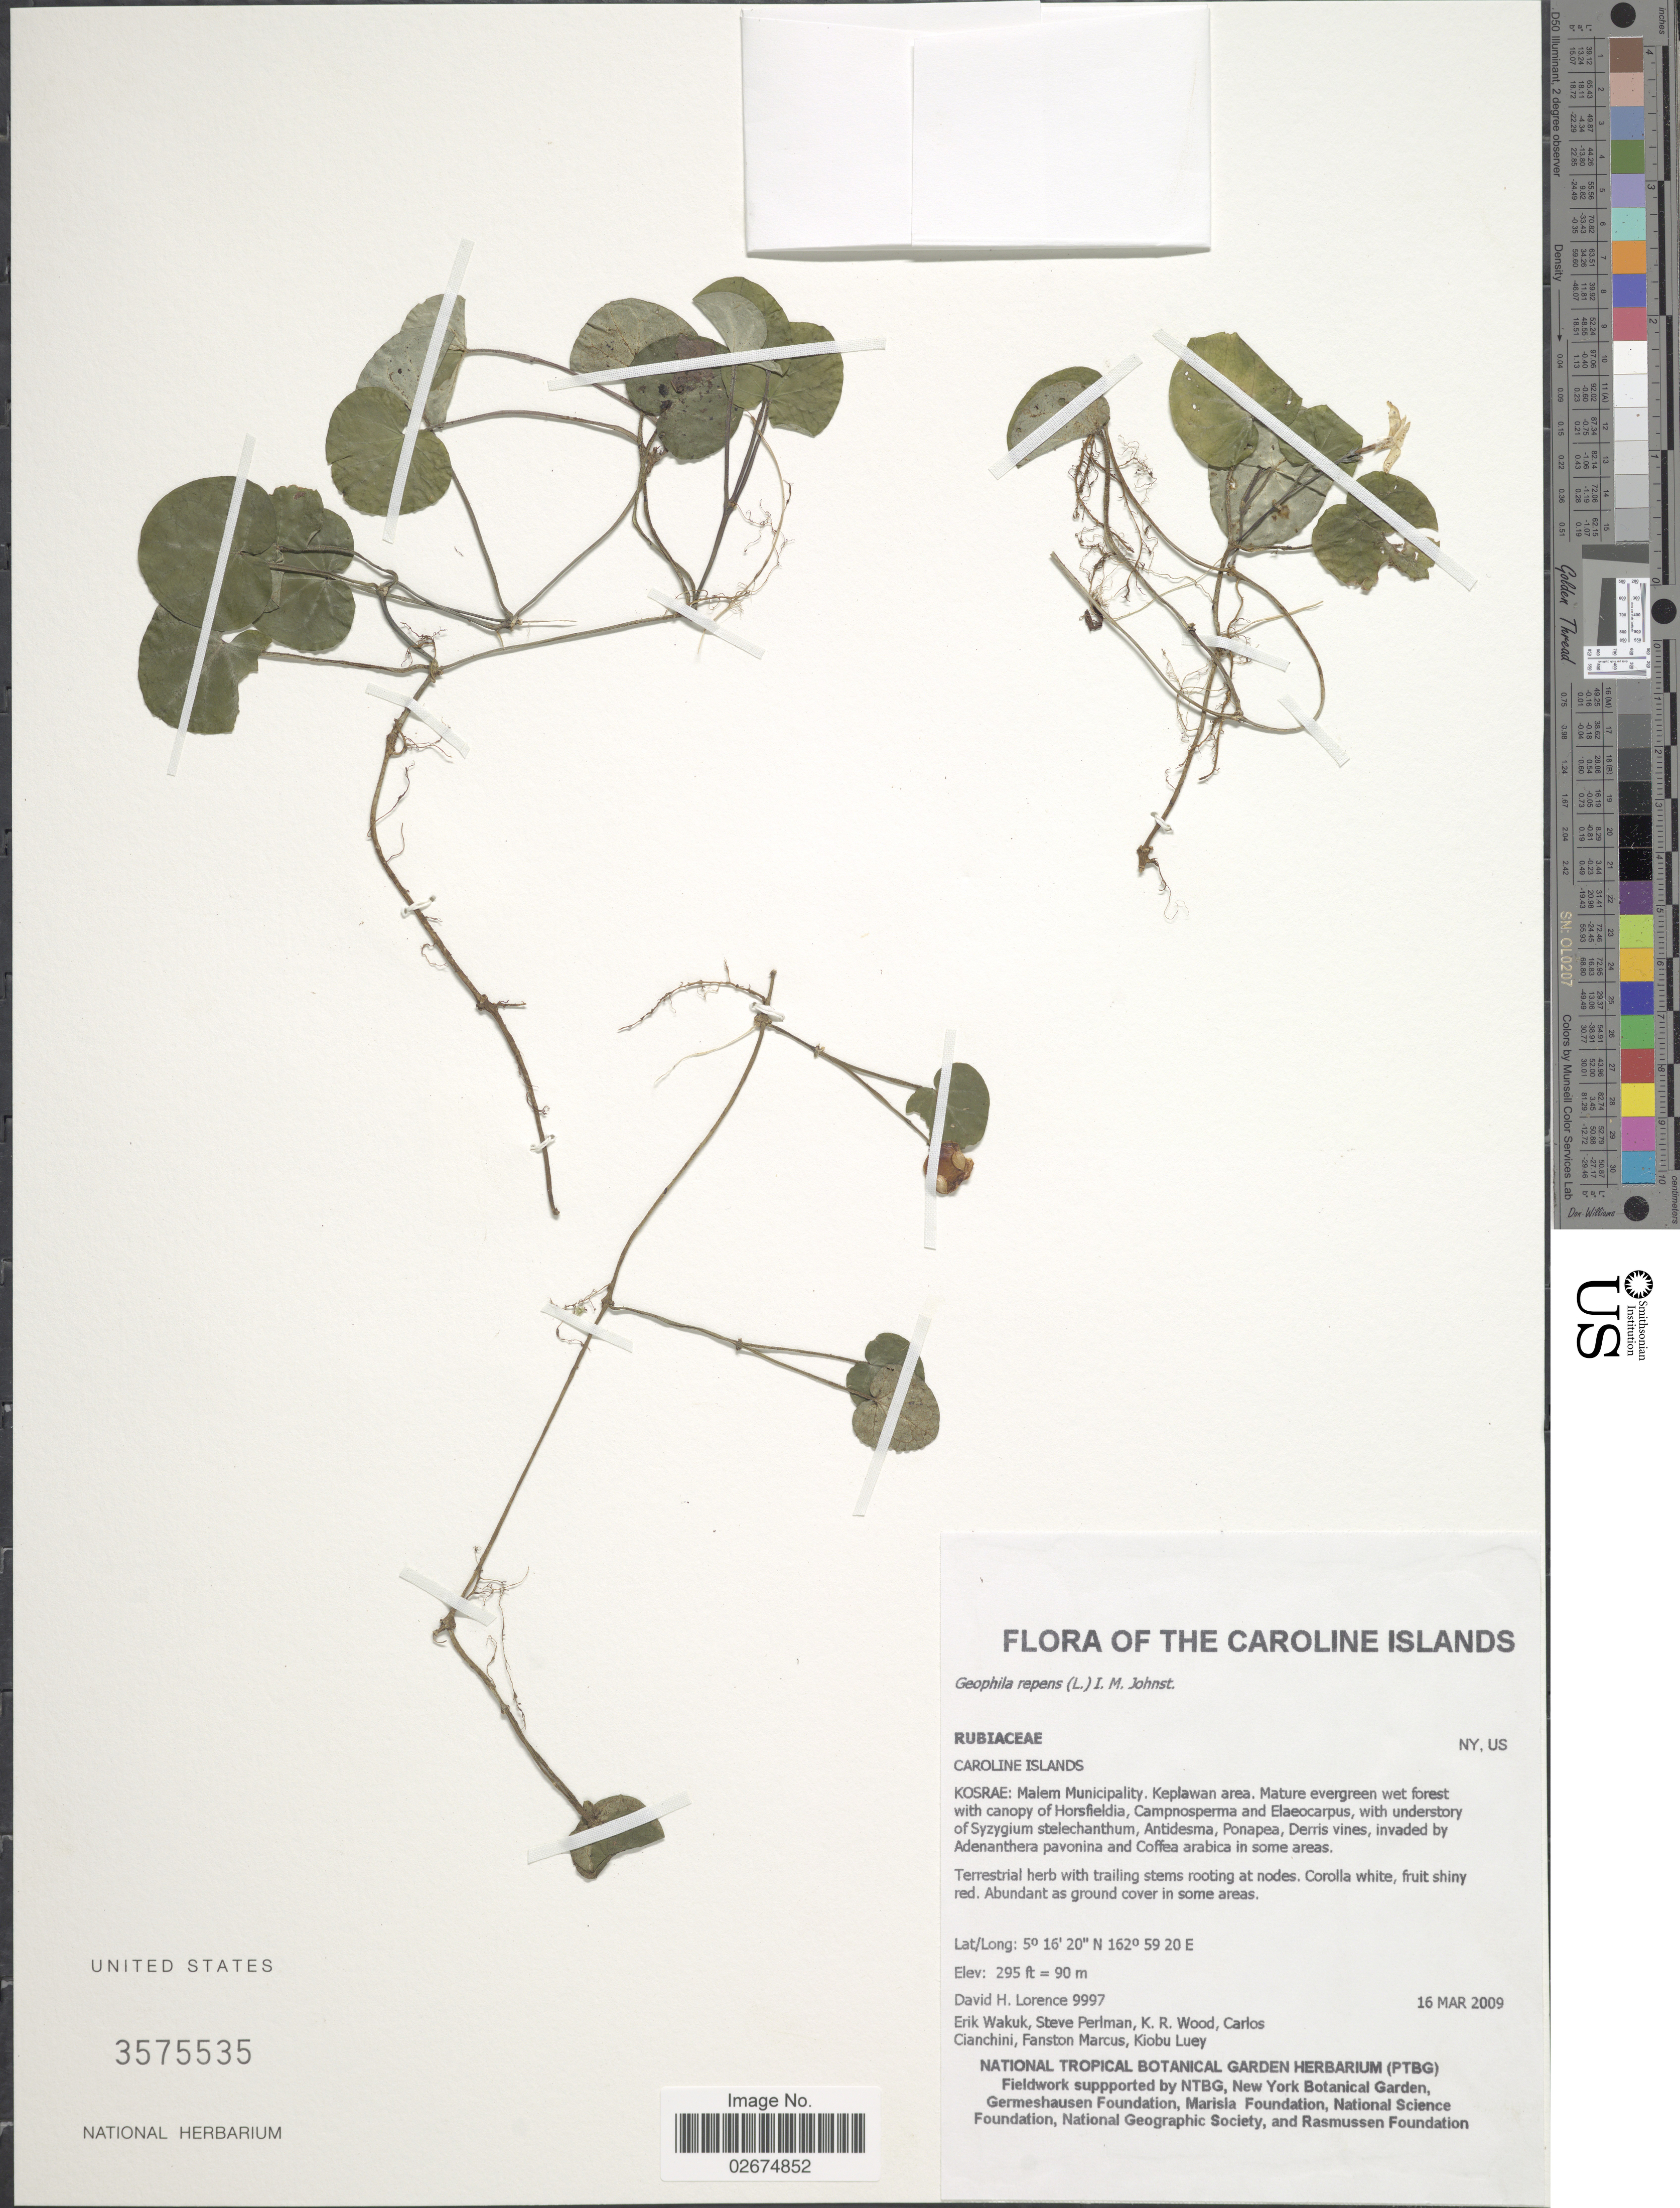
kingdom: Plantae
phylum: Tracheophyta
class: Magnoliopsida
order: Gentianales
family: Rubiaceae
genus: Geophila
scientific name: Geophila repens var. asiatica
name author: (Cham. & Schltdl.) Fosberg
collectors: D. Lorence, E. Wakuk, S. Perlman, K. R. Wood & et al.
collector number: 9997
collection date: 2009-03-16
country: Micronesia, Federated States of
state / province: Kosrae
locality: Caroline Islands. Malem Municipality. Keplawan area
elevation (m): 90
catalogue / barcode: US 3575535